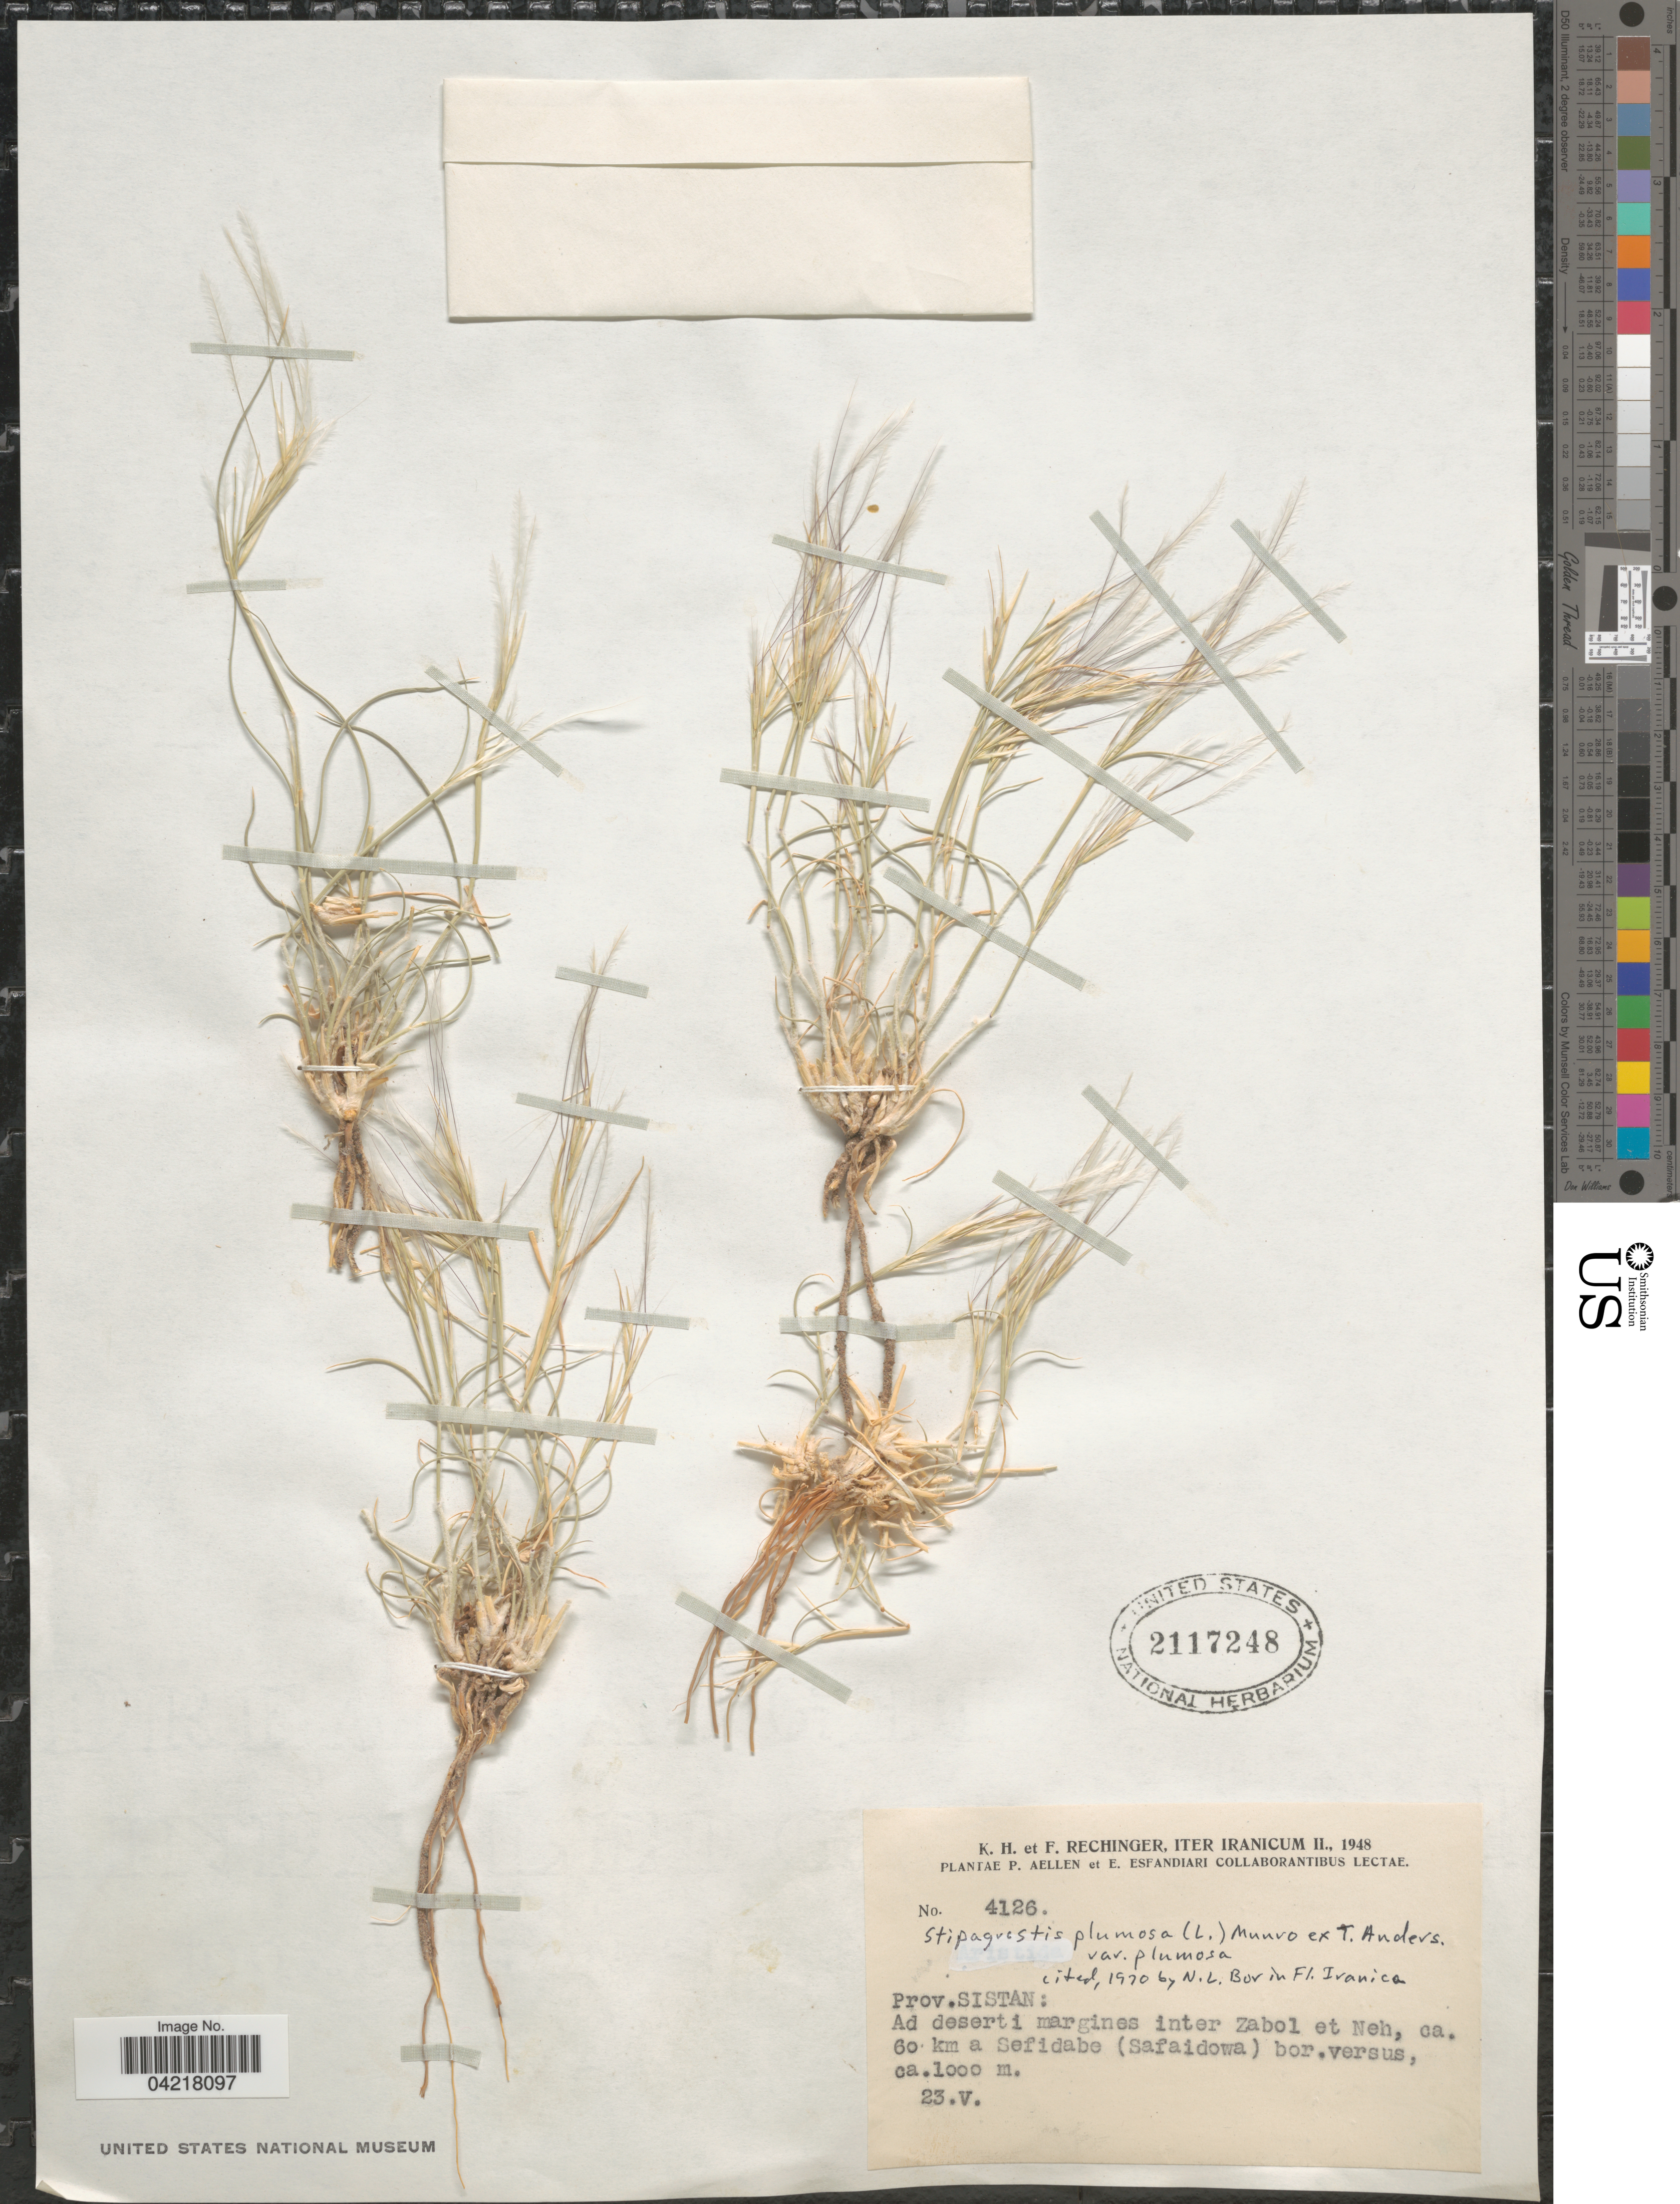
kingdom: Plantae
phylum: Tracheophyta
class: Liliopsida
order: Poales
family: Poaceae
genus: Stipagrostis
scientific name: Stipagrostis plumosa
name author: (L.) Munro ex T. Anderson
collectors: K. H. Rechinger & F. Rechinger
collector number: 4126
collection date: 1948-05-23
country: Iran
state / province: Sistan and Baluchistan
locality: Iter Iranicum II., 1948. Prov. Sistan: Ad deserti margines inter Zabol et Neh, ca. 60 km a Sefidabe (Safaidowa) bor. versus.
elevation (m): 1000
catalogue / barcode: US 2117248